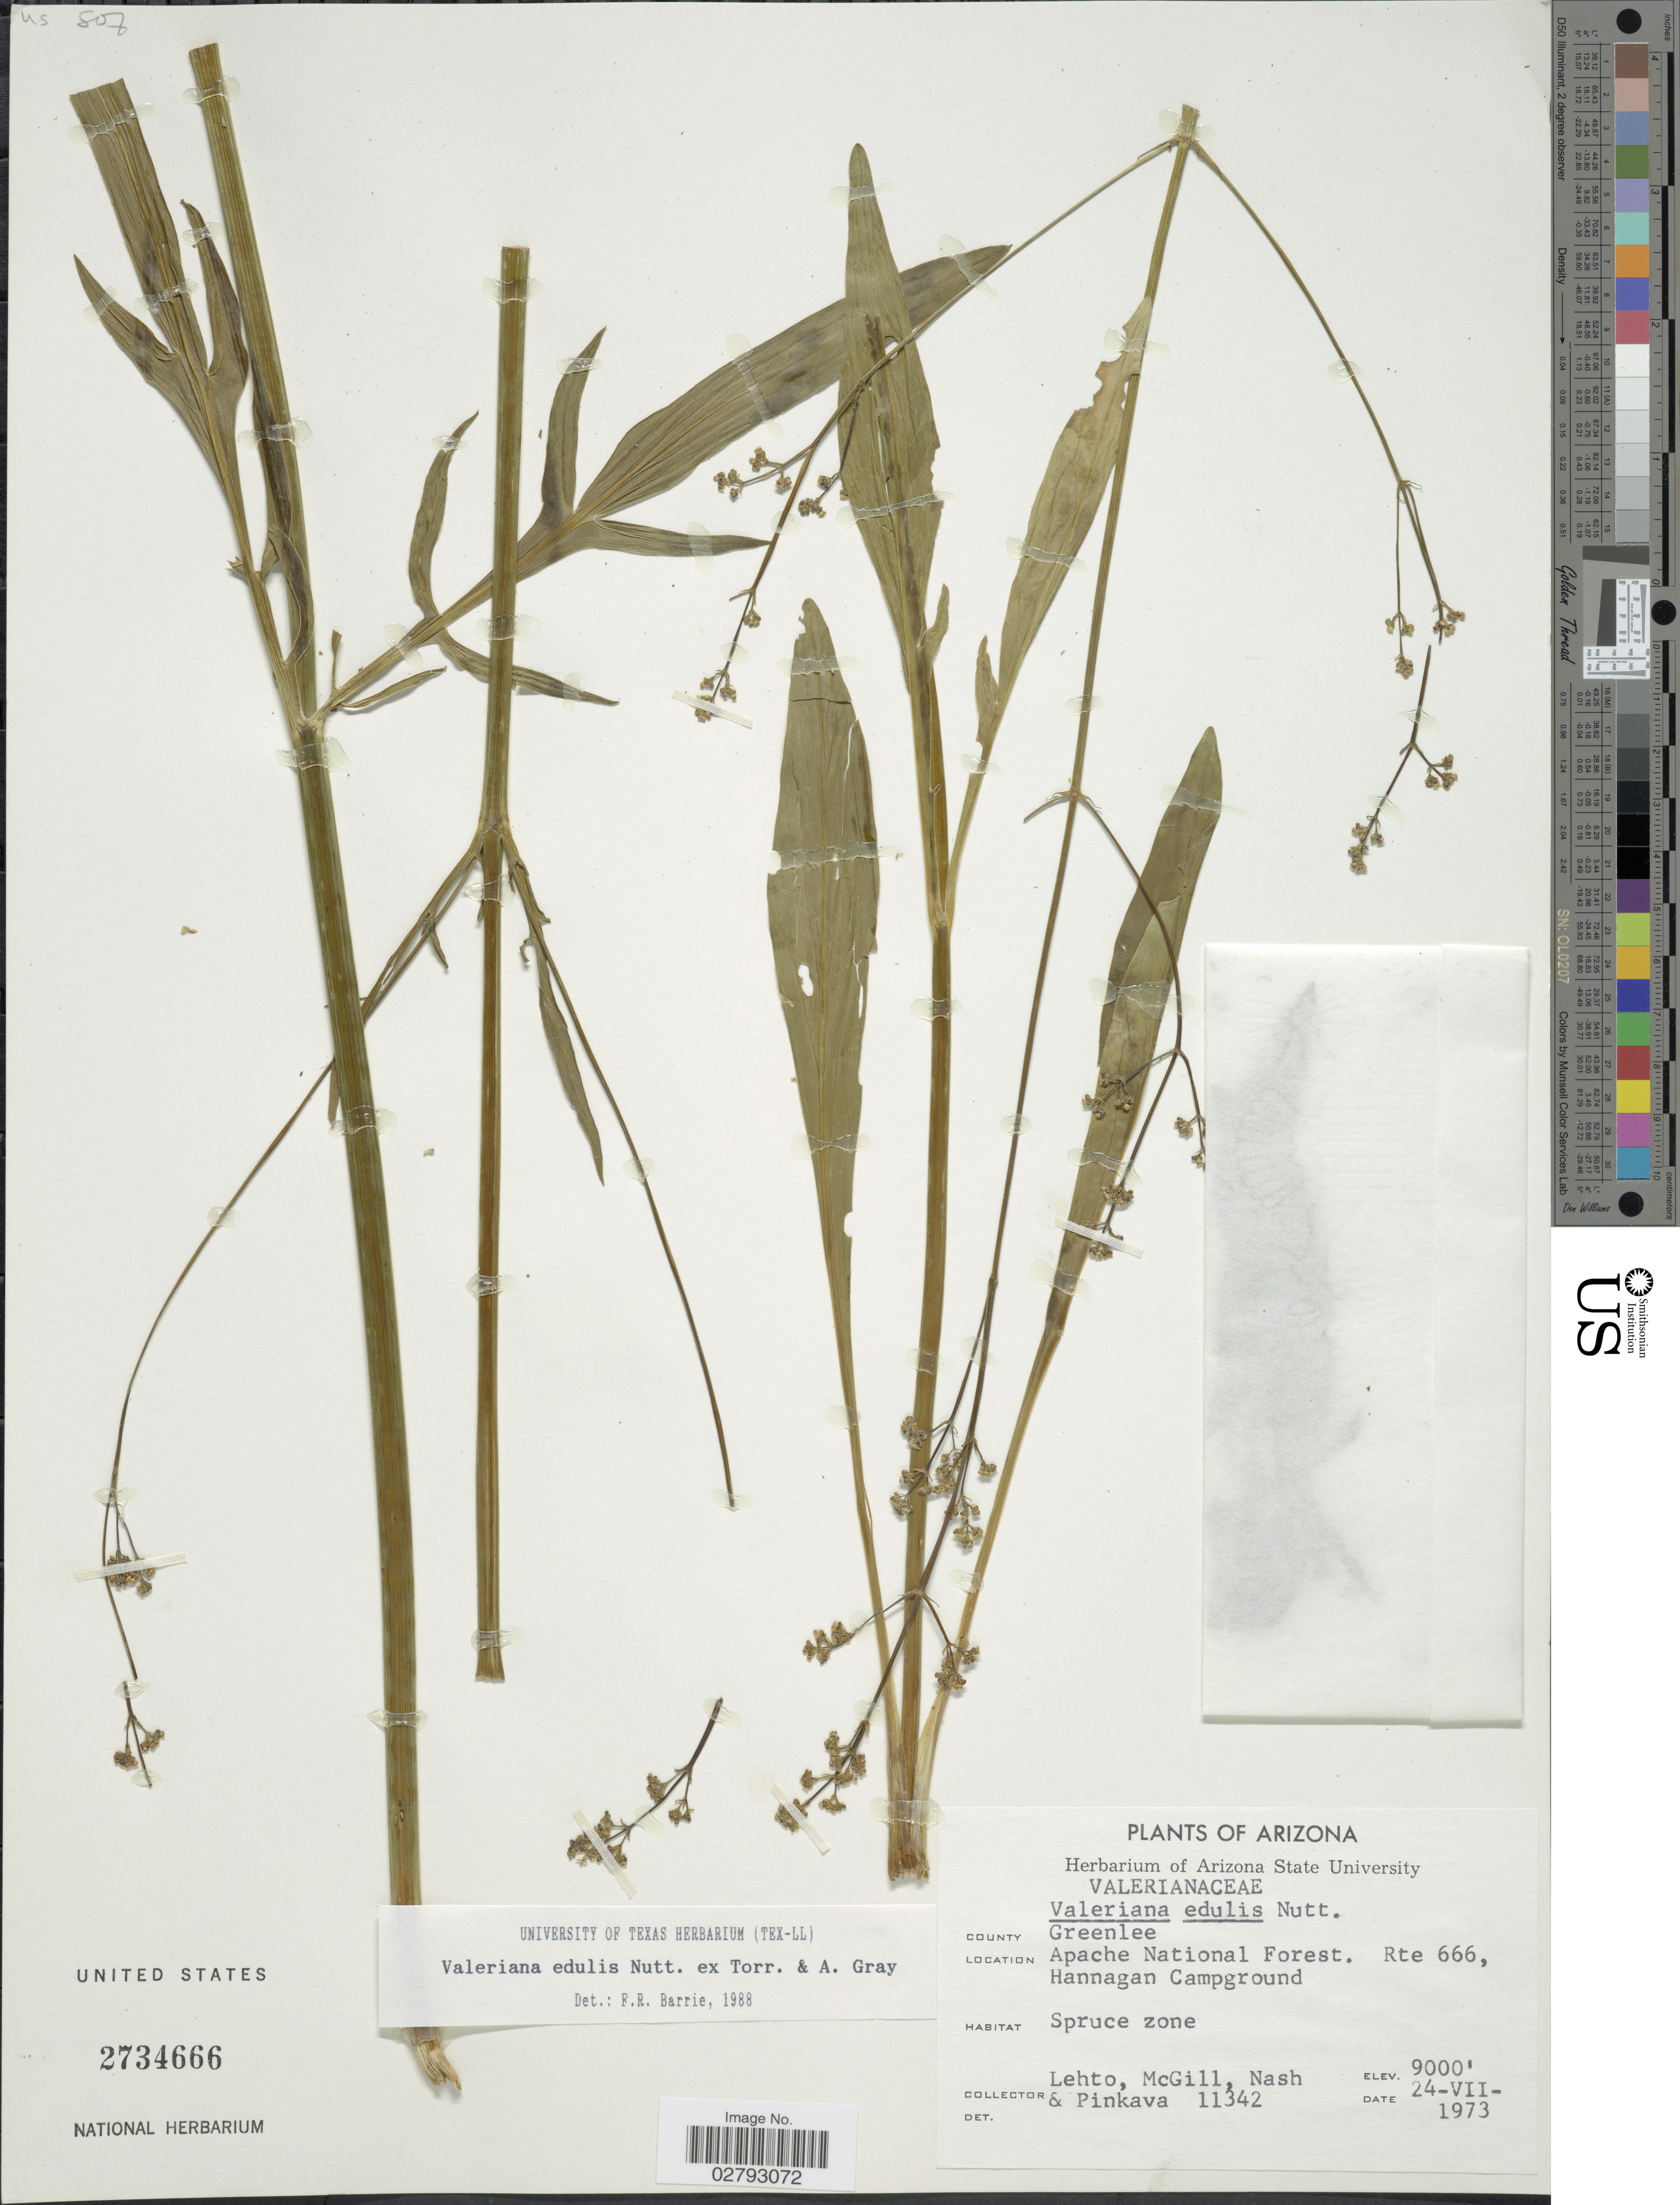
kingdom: Plantae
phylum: Tracheophyta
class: Magnoliopsida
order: Dipsacales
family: Caprifoliaceae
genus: Valeriana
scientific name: Valeriana edulis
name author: Nutt.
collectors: -. Lehto, -. McGill, -- Nash & -. Pinkava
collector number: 11342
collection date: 1973-07-24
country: United States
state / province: Arizona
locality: County Greenlee. Apache National Forest. Rte 666, Hannagan Campground.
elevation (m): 2743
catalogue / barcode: US 2734666